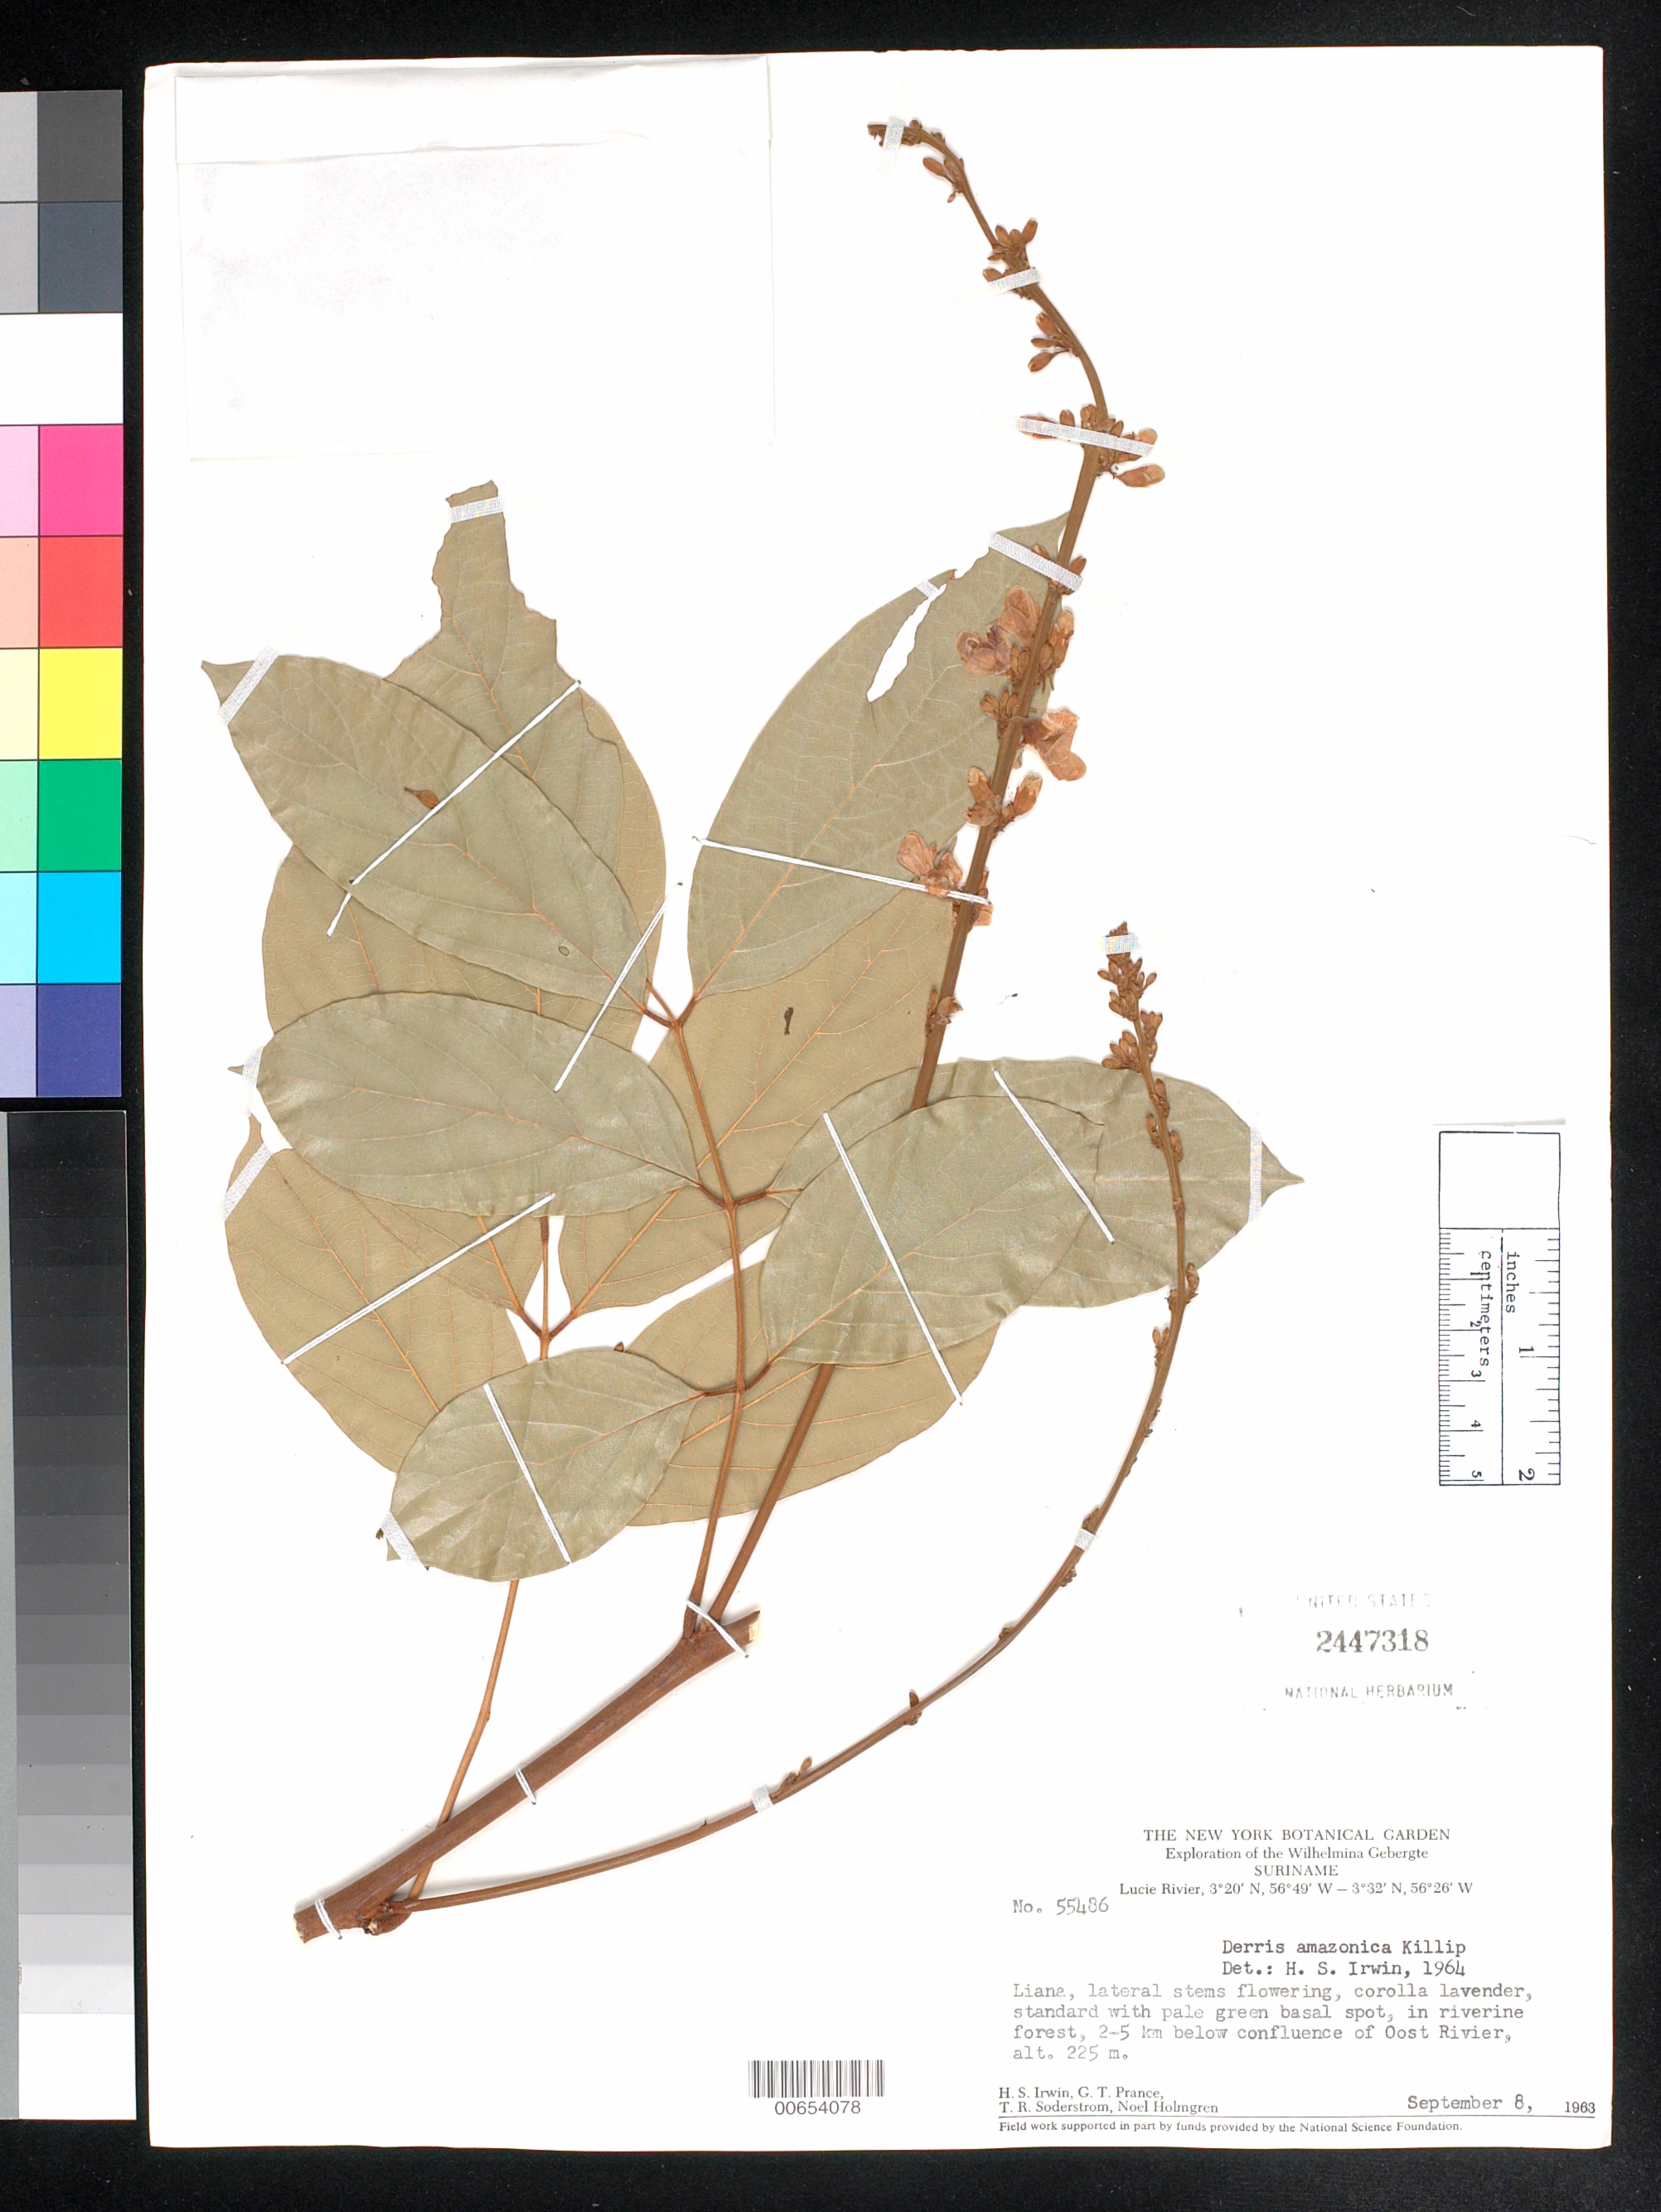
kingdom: Plantae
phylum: Tracheophyta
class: Magnoliopsida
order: Fabales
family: Fabaceae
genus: Deguelia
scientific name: Deguelia amazonica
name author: Killip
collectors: H. Irwin, G. T. Prance, T. R. Soderstrom & N. H. Holmgren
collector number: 55486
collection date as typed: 8-Sep-63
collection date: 1963-09-08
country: Suriname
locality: Lucie R., 2-5 km below confl. with Oost R., Wilhelmina Gebergte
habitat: Riverine forest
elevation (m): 225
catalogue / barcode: US 2447318